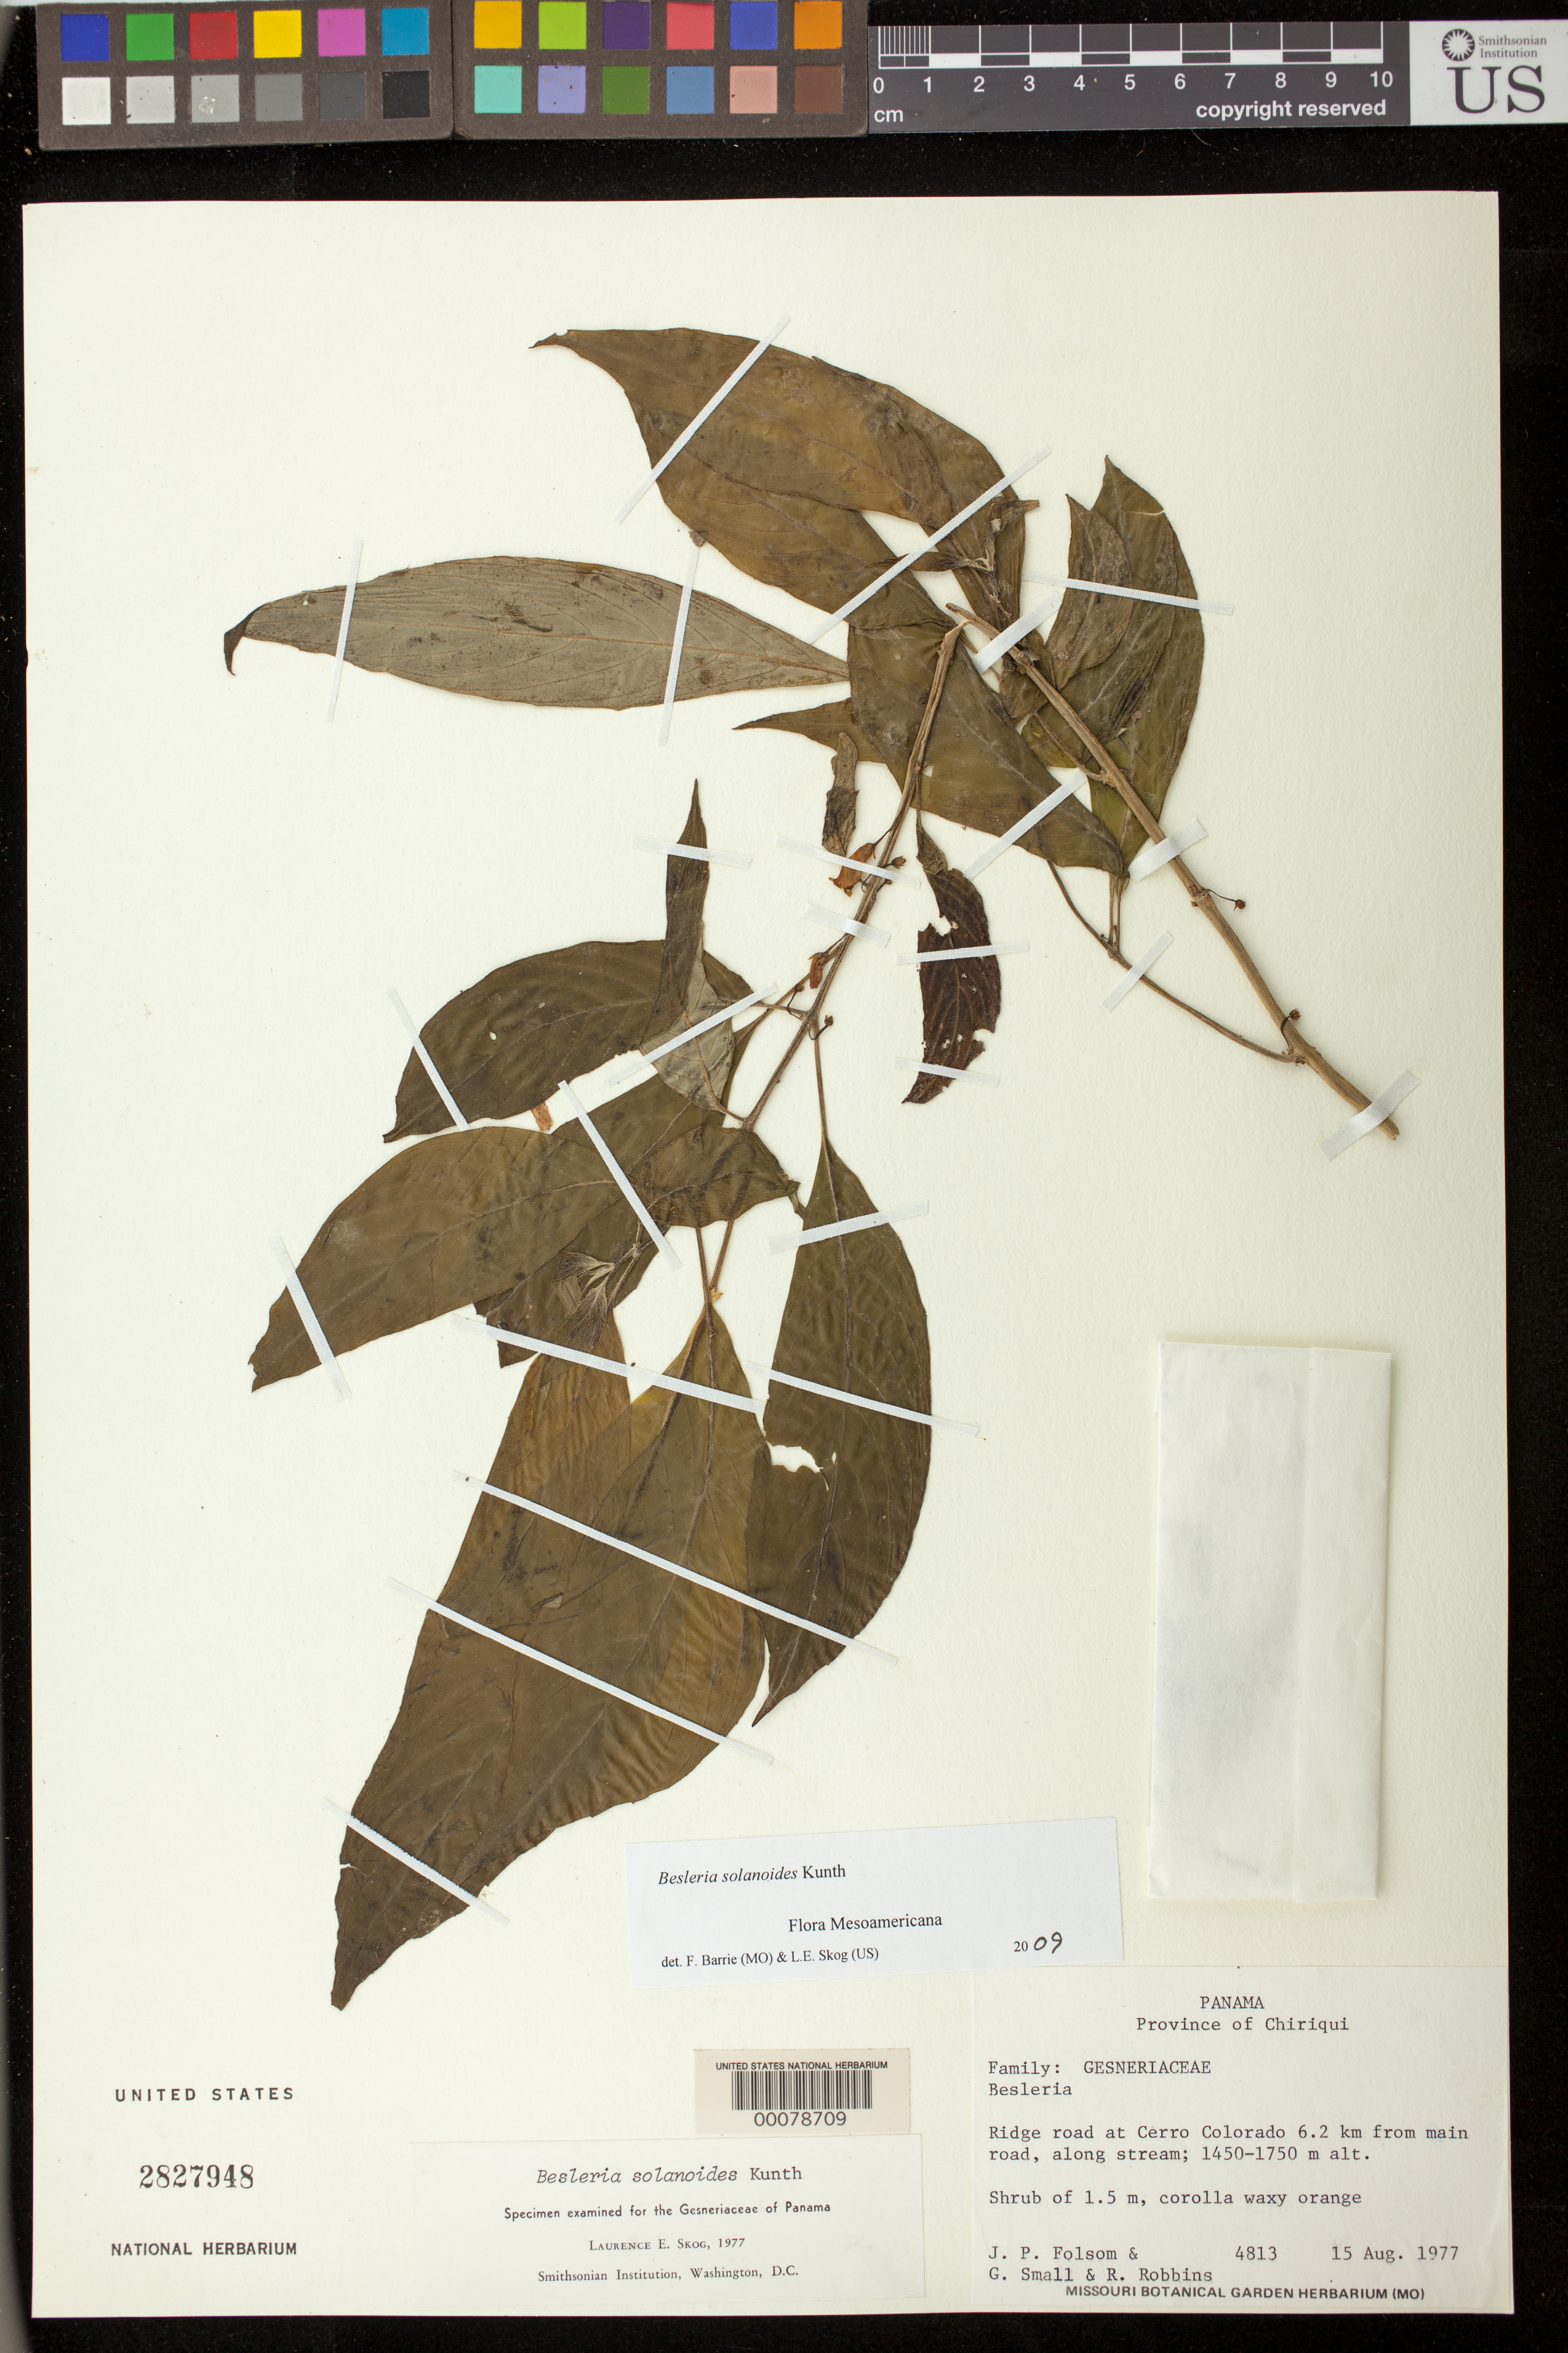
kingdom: Plantae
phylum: Tracheophyta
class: Magnoliopsida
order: Lamiales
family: Gesneriaceae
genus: Besleria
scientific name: Besleria solanoides var. solanoides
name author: Kunth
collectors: J. P. Folsom, G. Small & R. Robbins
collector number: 4813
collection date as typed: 15 Aug 1977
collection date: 1977-08-15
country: Panama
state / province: Chiriquí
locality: Ridge road at Cerro Colorado, 6.2 km from main road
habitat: Along stream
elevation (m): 1450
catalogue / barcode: US 2827948